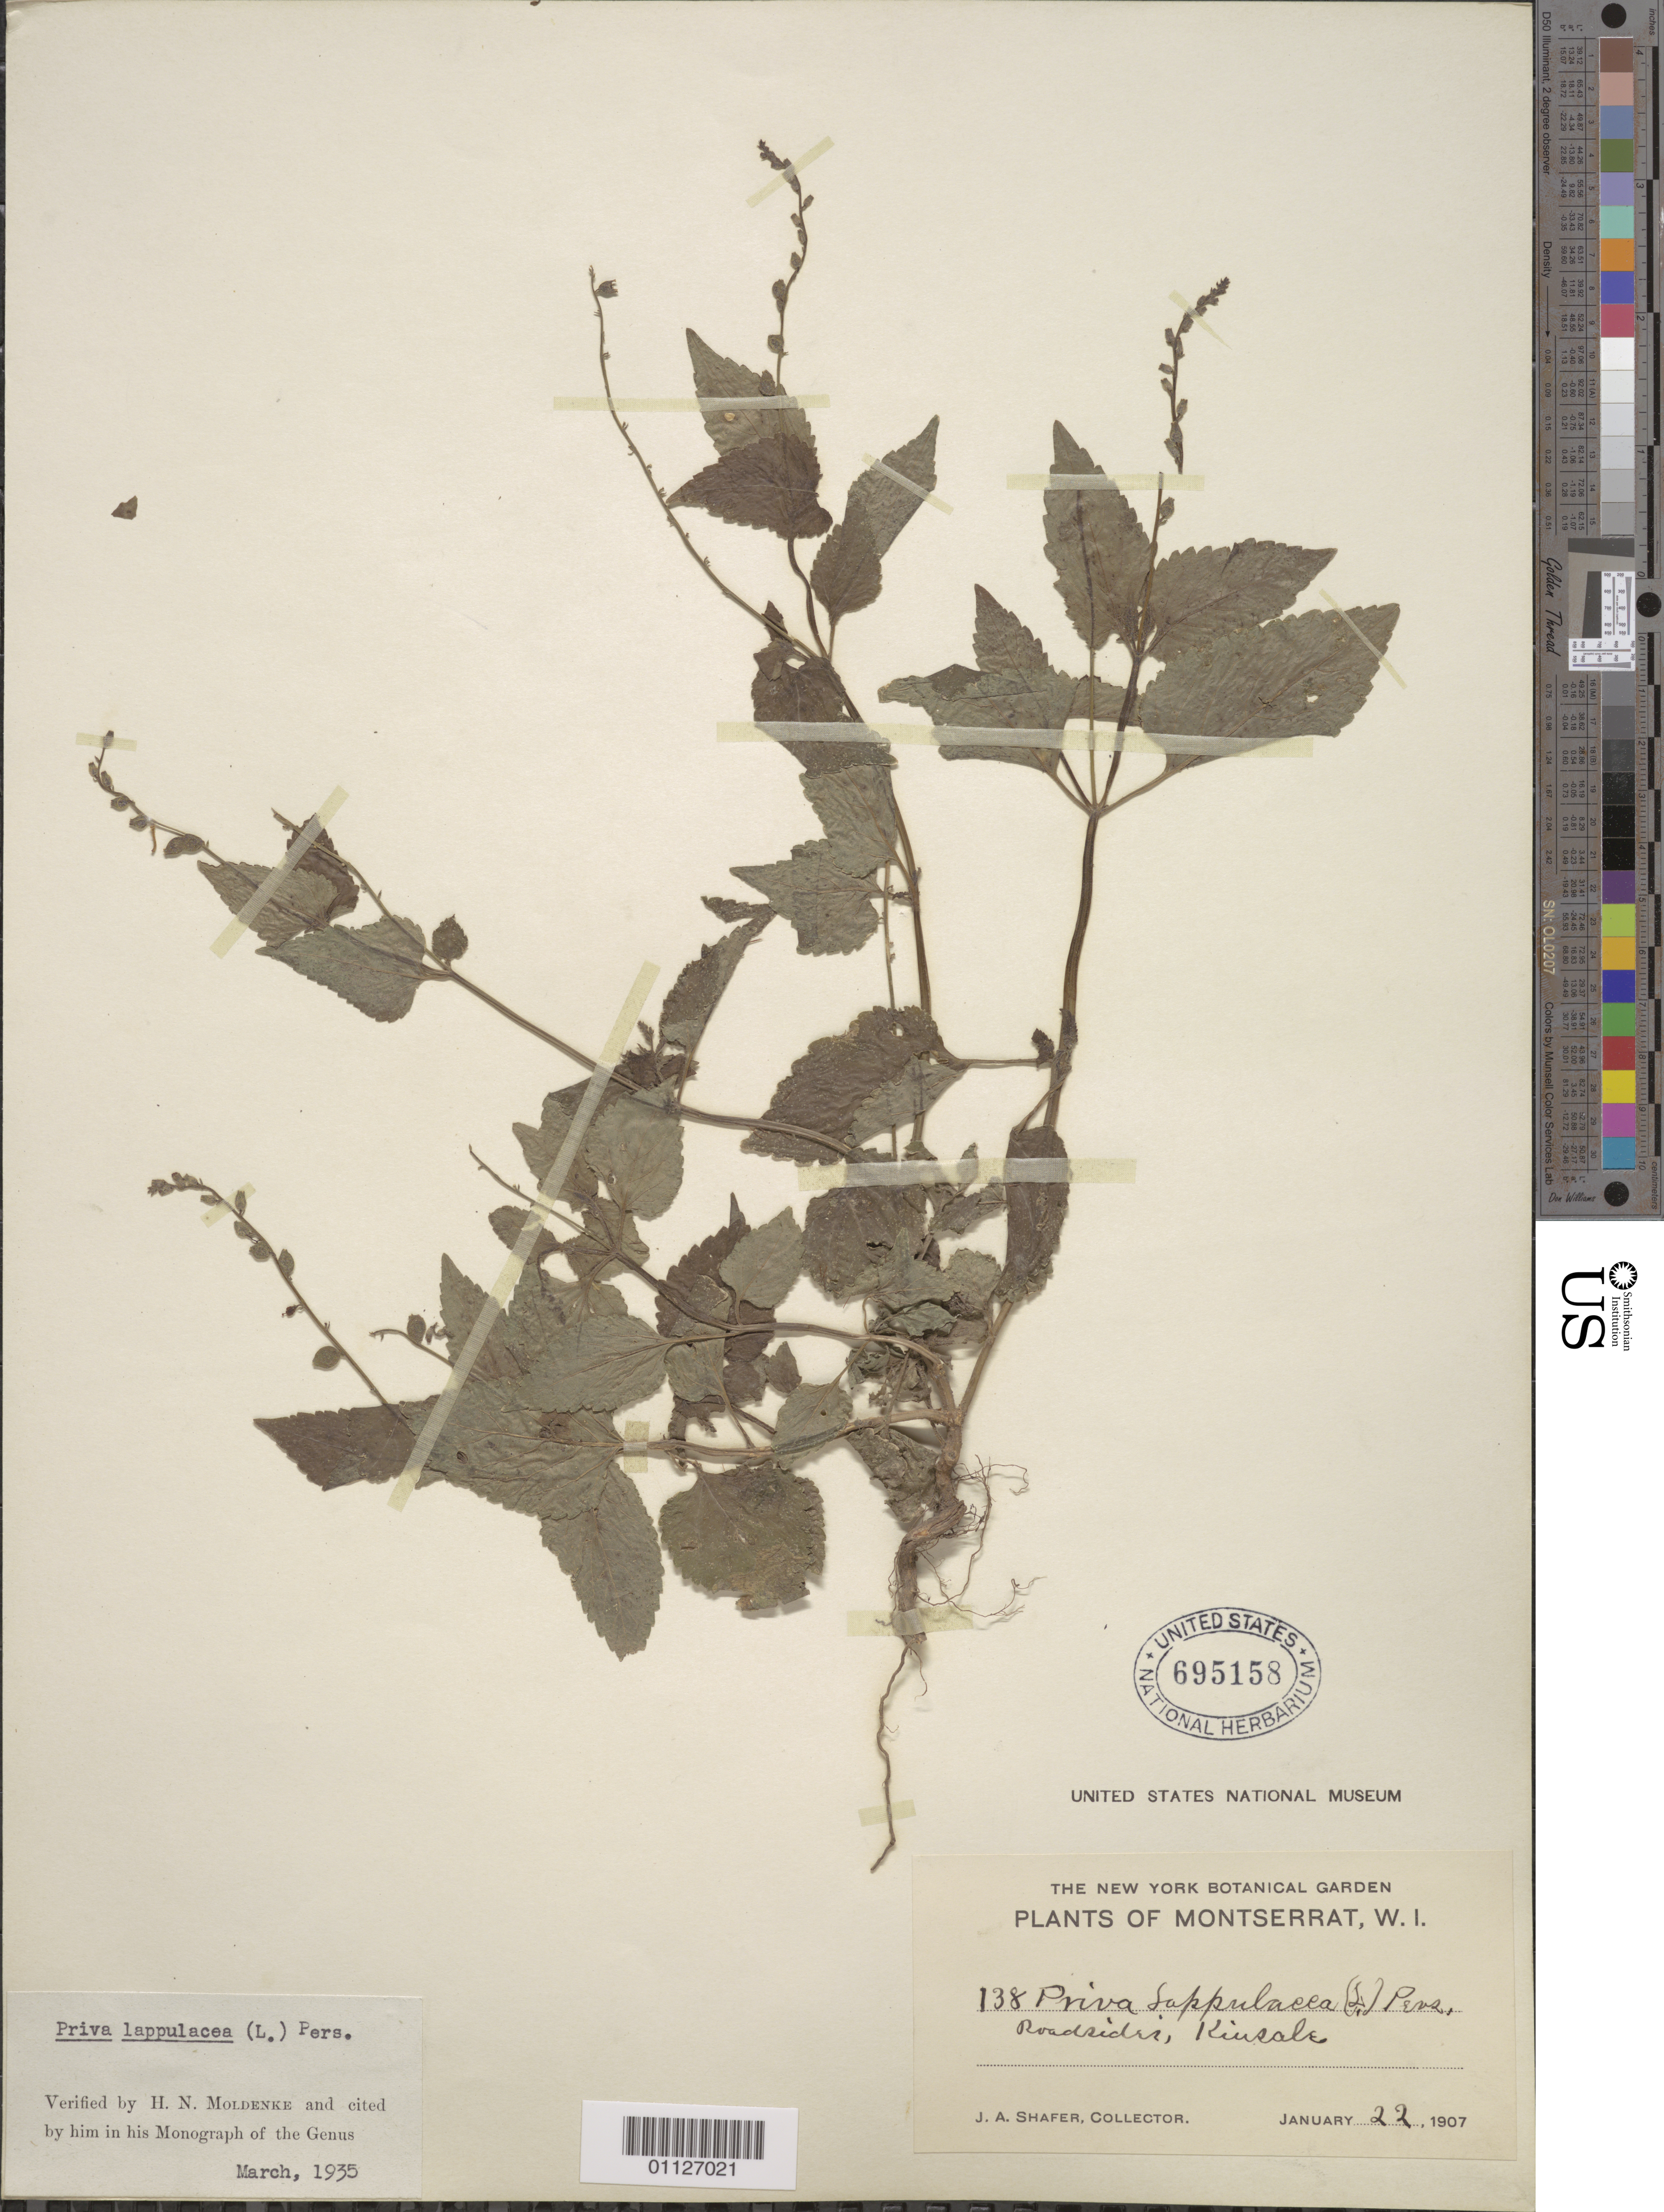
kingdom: Plantae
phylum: Tracheophyta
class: Magnoliopsida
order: Lamiales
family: Verbenaceae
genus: Priva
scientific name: Priva lappulacea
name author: (L.) Pers.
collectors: J. A. Shafer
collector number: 138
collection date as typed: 22 Jan 1907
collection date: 1907-01-22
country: Montserrat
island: Montserrat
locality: Roadside, Kindale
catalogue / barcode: US 695158